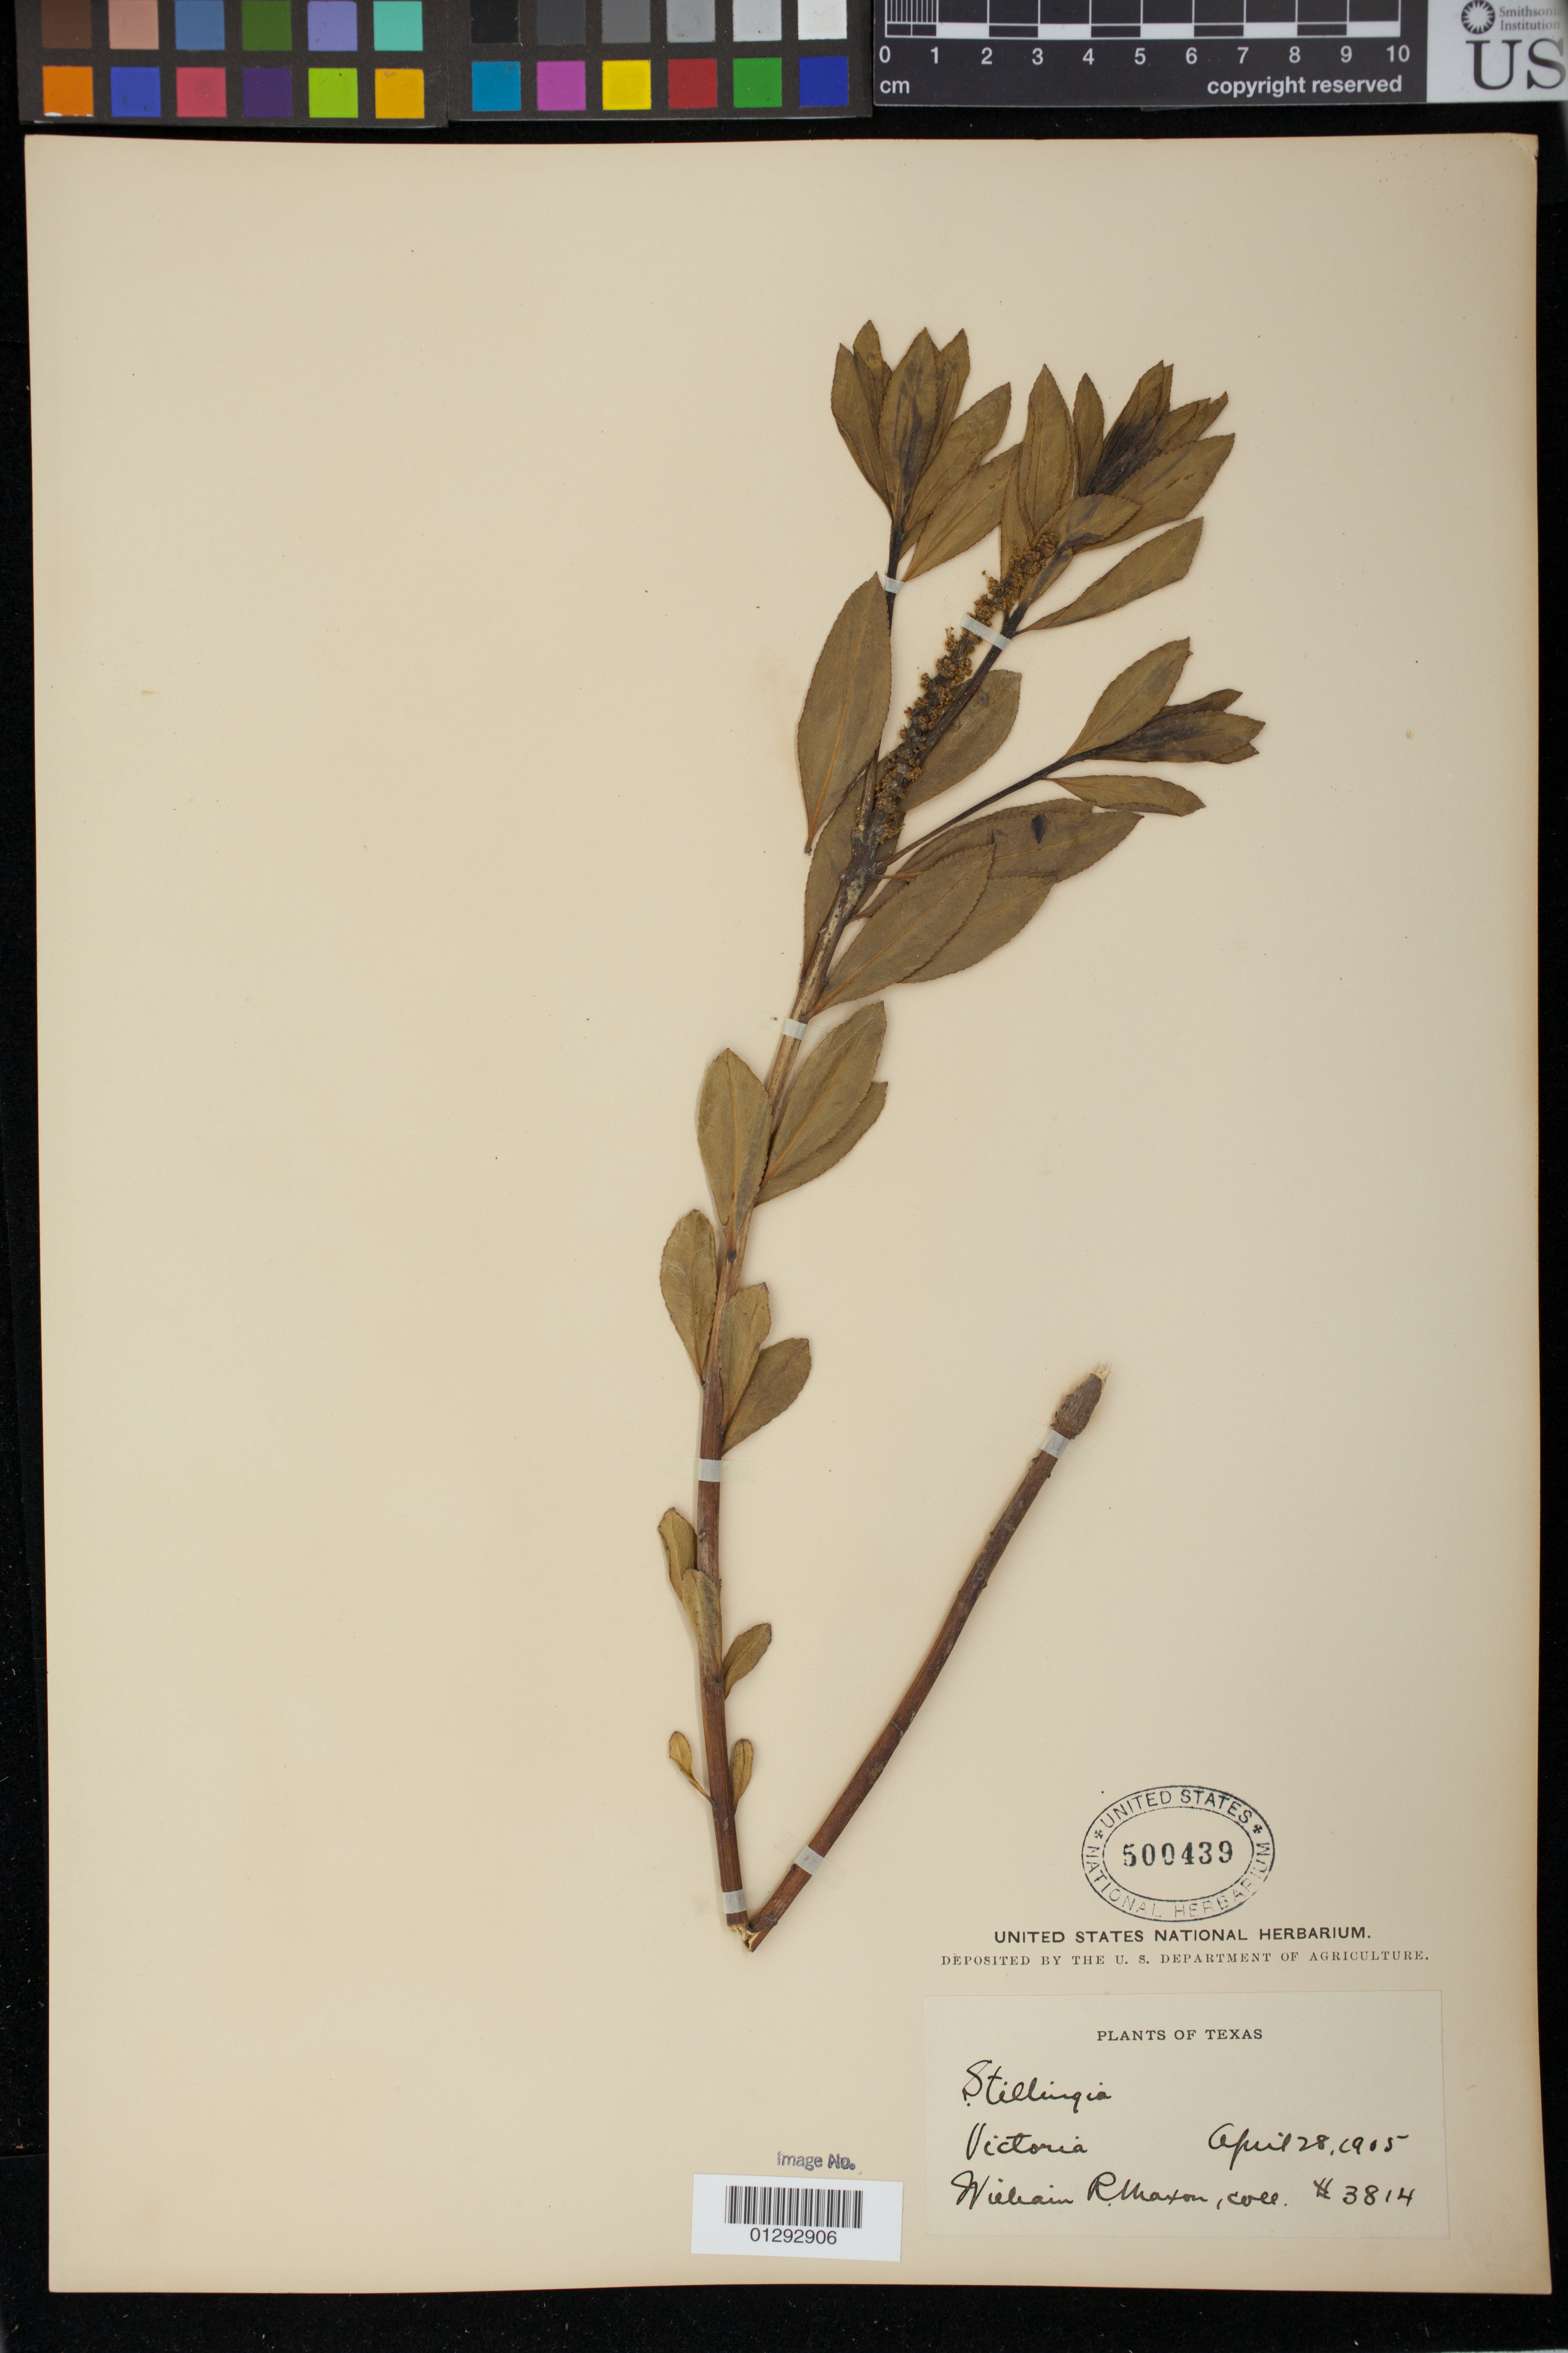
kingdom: Plantae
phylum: Tracheophyta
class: Magnoliopsida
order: Malpighiales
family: Euphorbiaceae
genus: Stillingia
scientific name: Stillingia sylvatica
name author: L.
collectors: W. R. Maxon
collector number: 3814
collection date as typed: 28 Apr 1905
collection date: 1905-04-28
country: United States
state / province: Texas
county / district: Victoria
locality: Victoria.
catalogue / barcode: US 500439